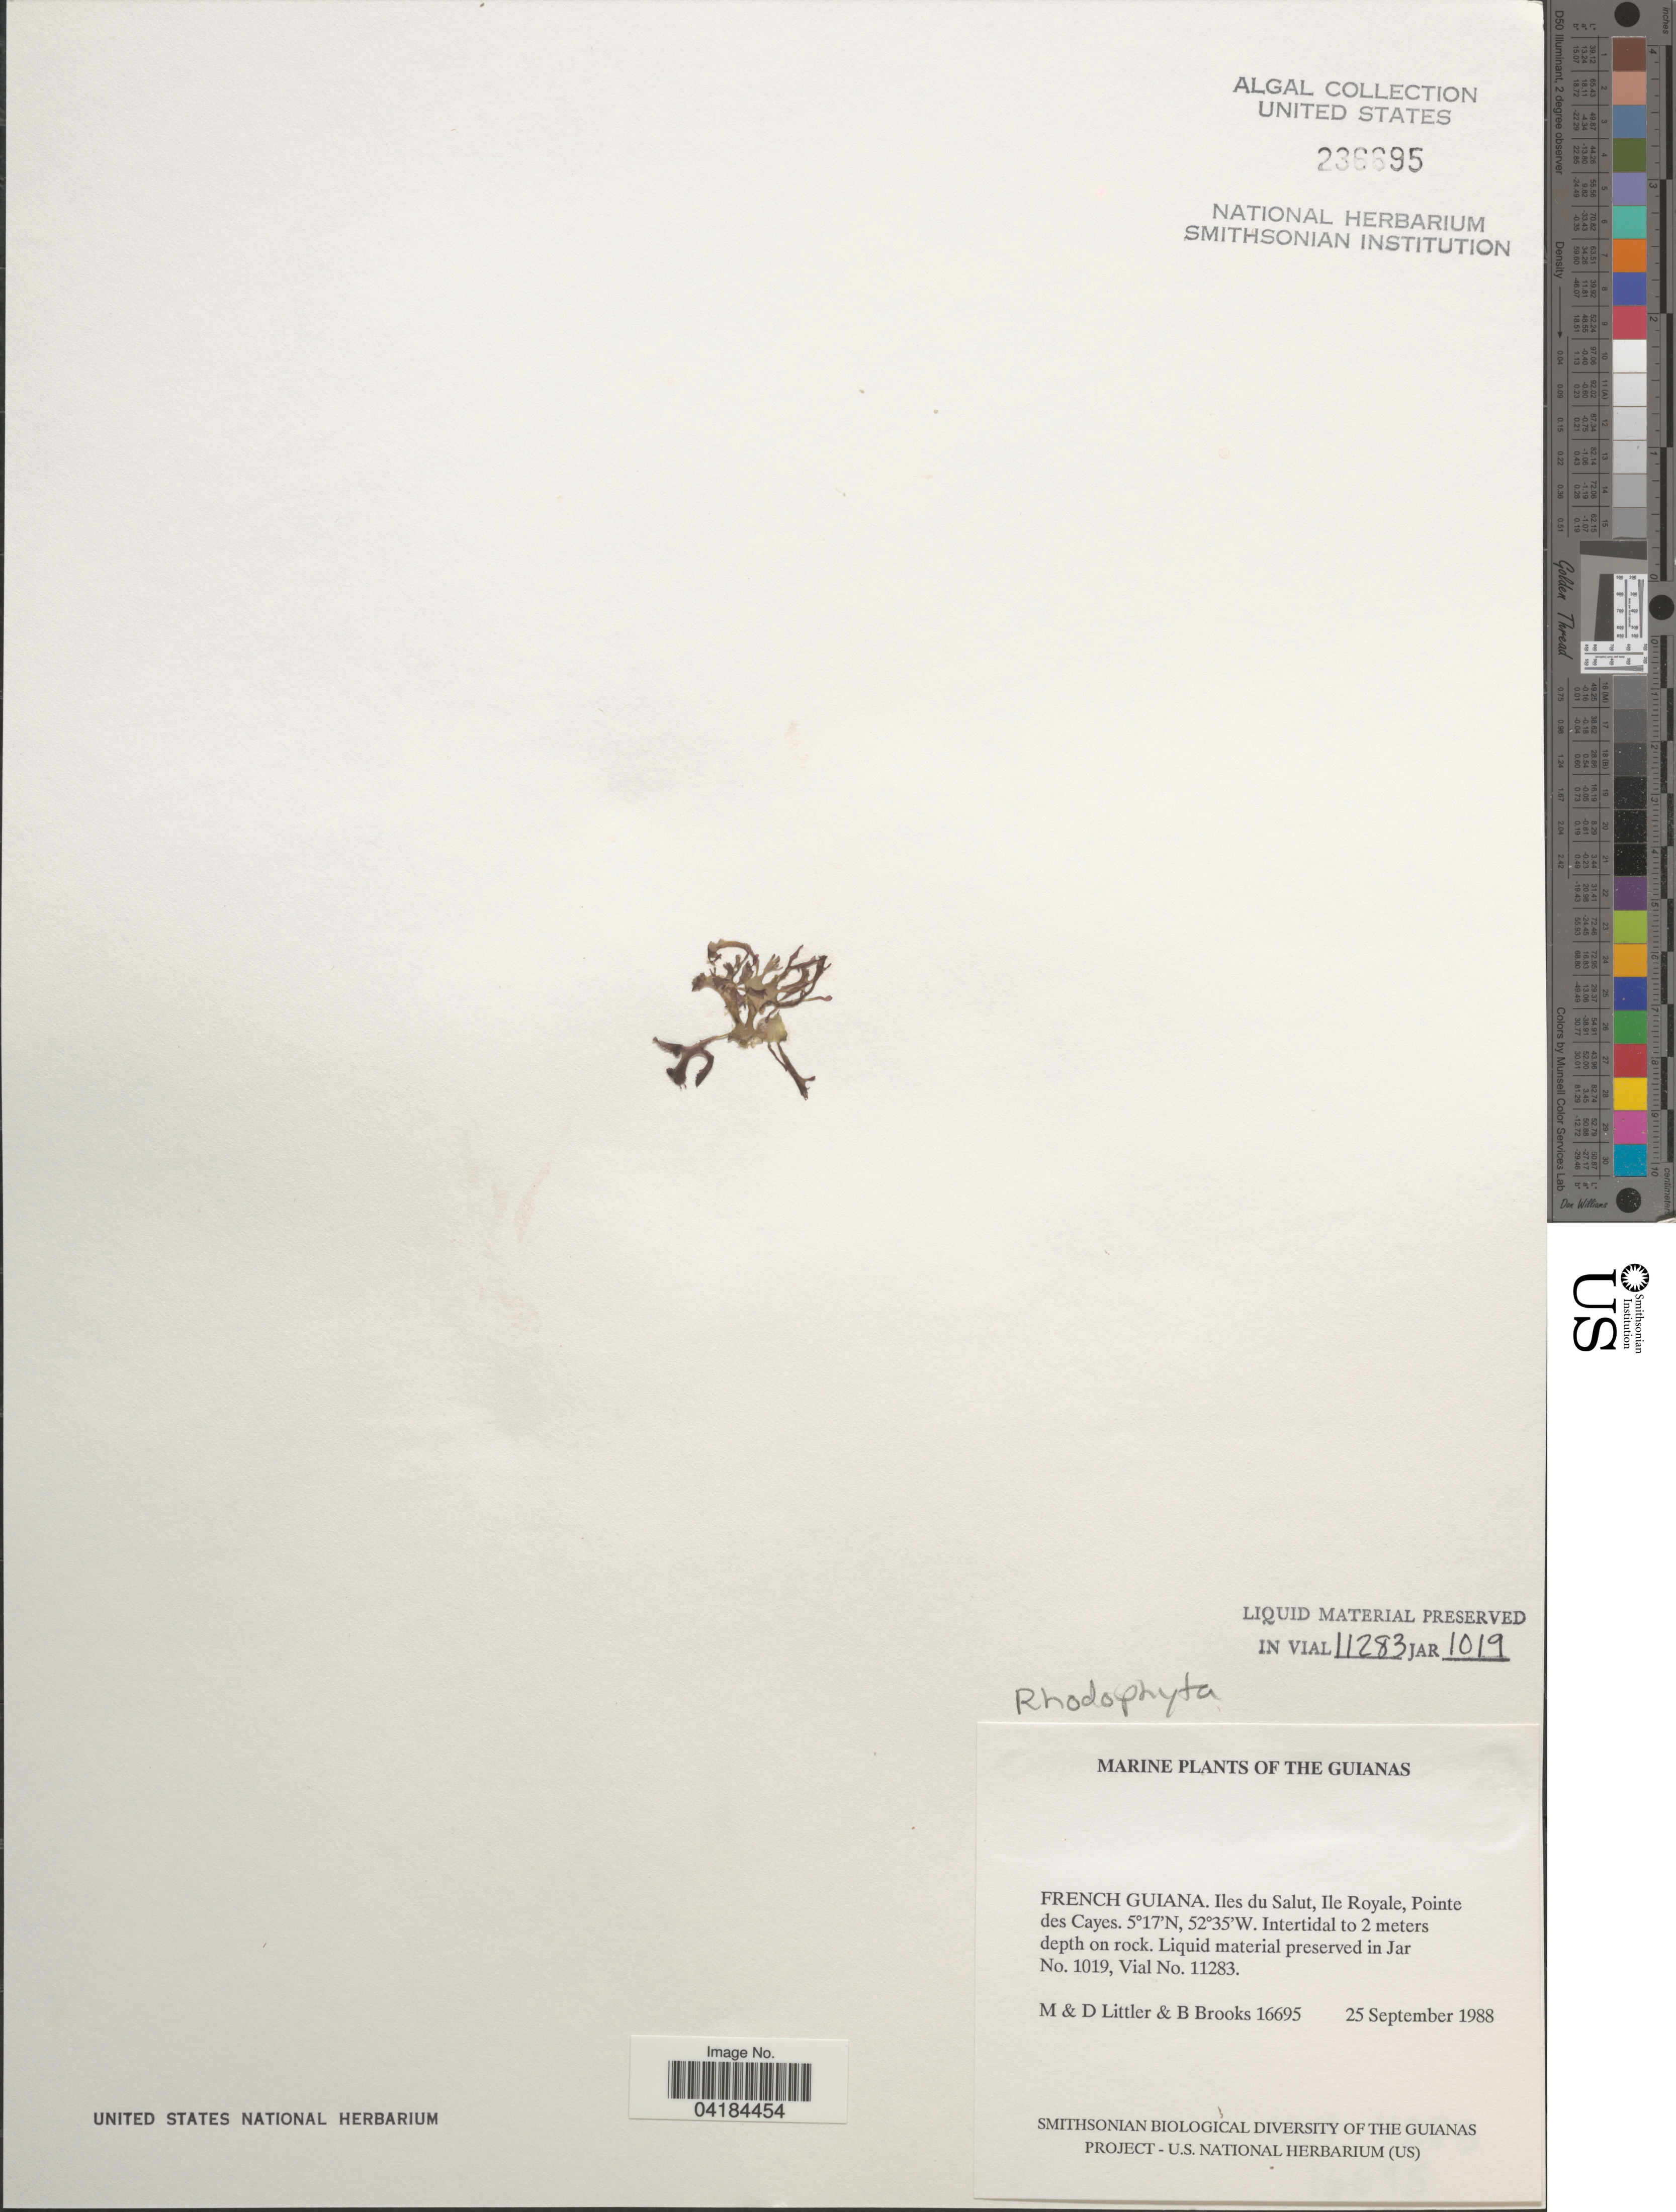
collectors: M. Littler, D. S. Littler & B. Brooks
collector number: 16695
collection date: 1988-09-25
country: French Guiana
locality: The Guianas. Iles du Salut, Ile Royale, Pointe des Cayes.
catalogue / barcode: US 236695